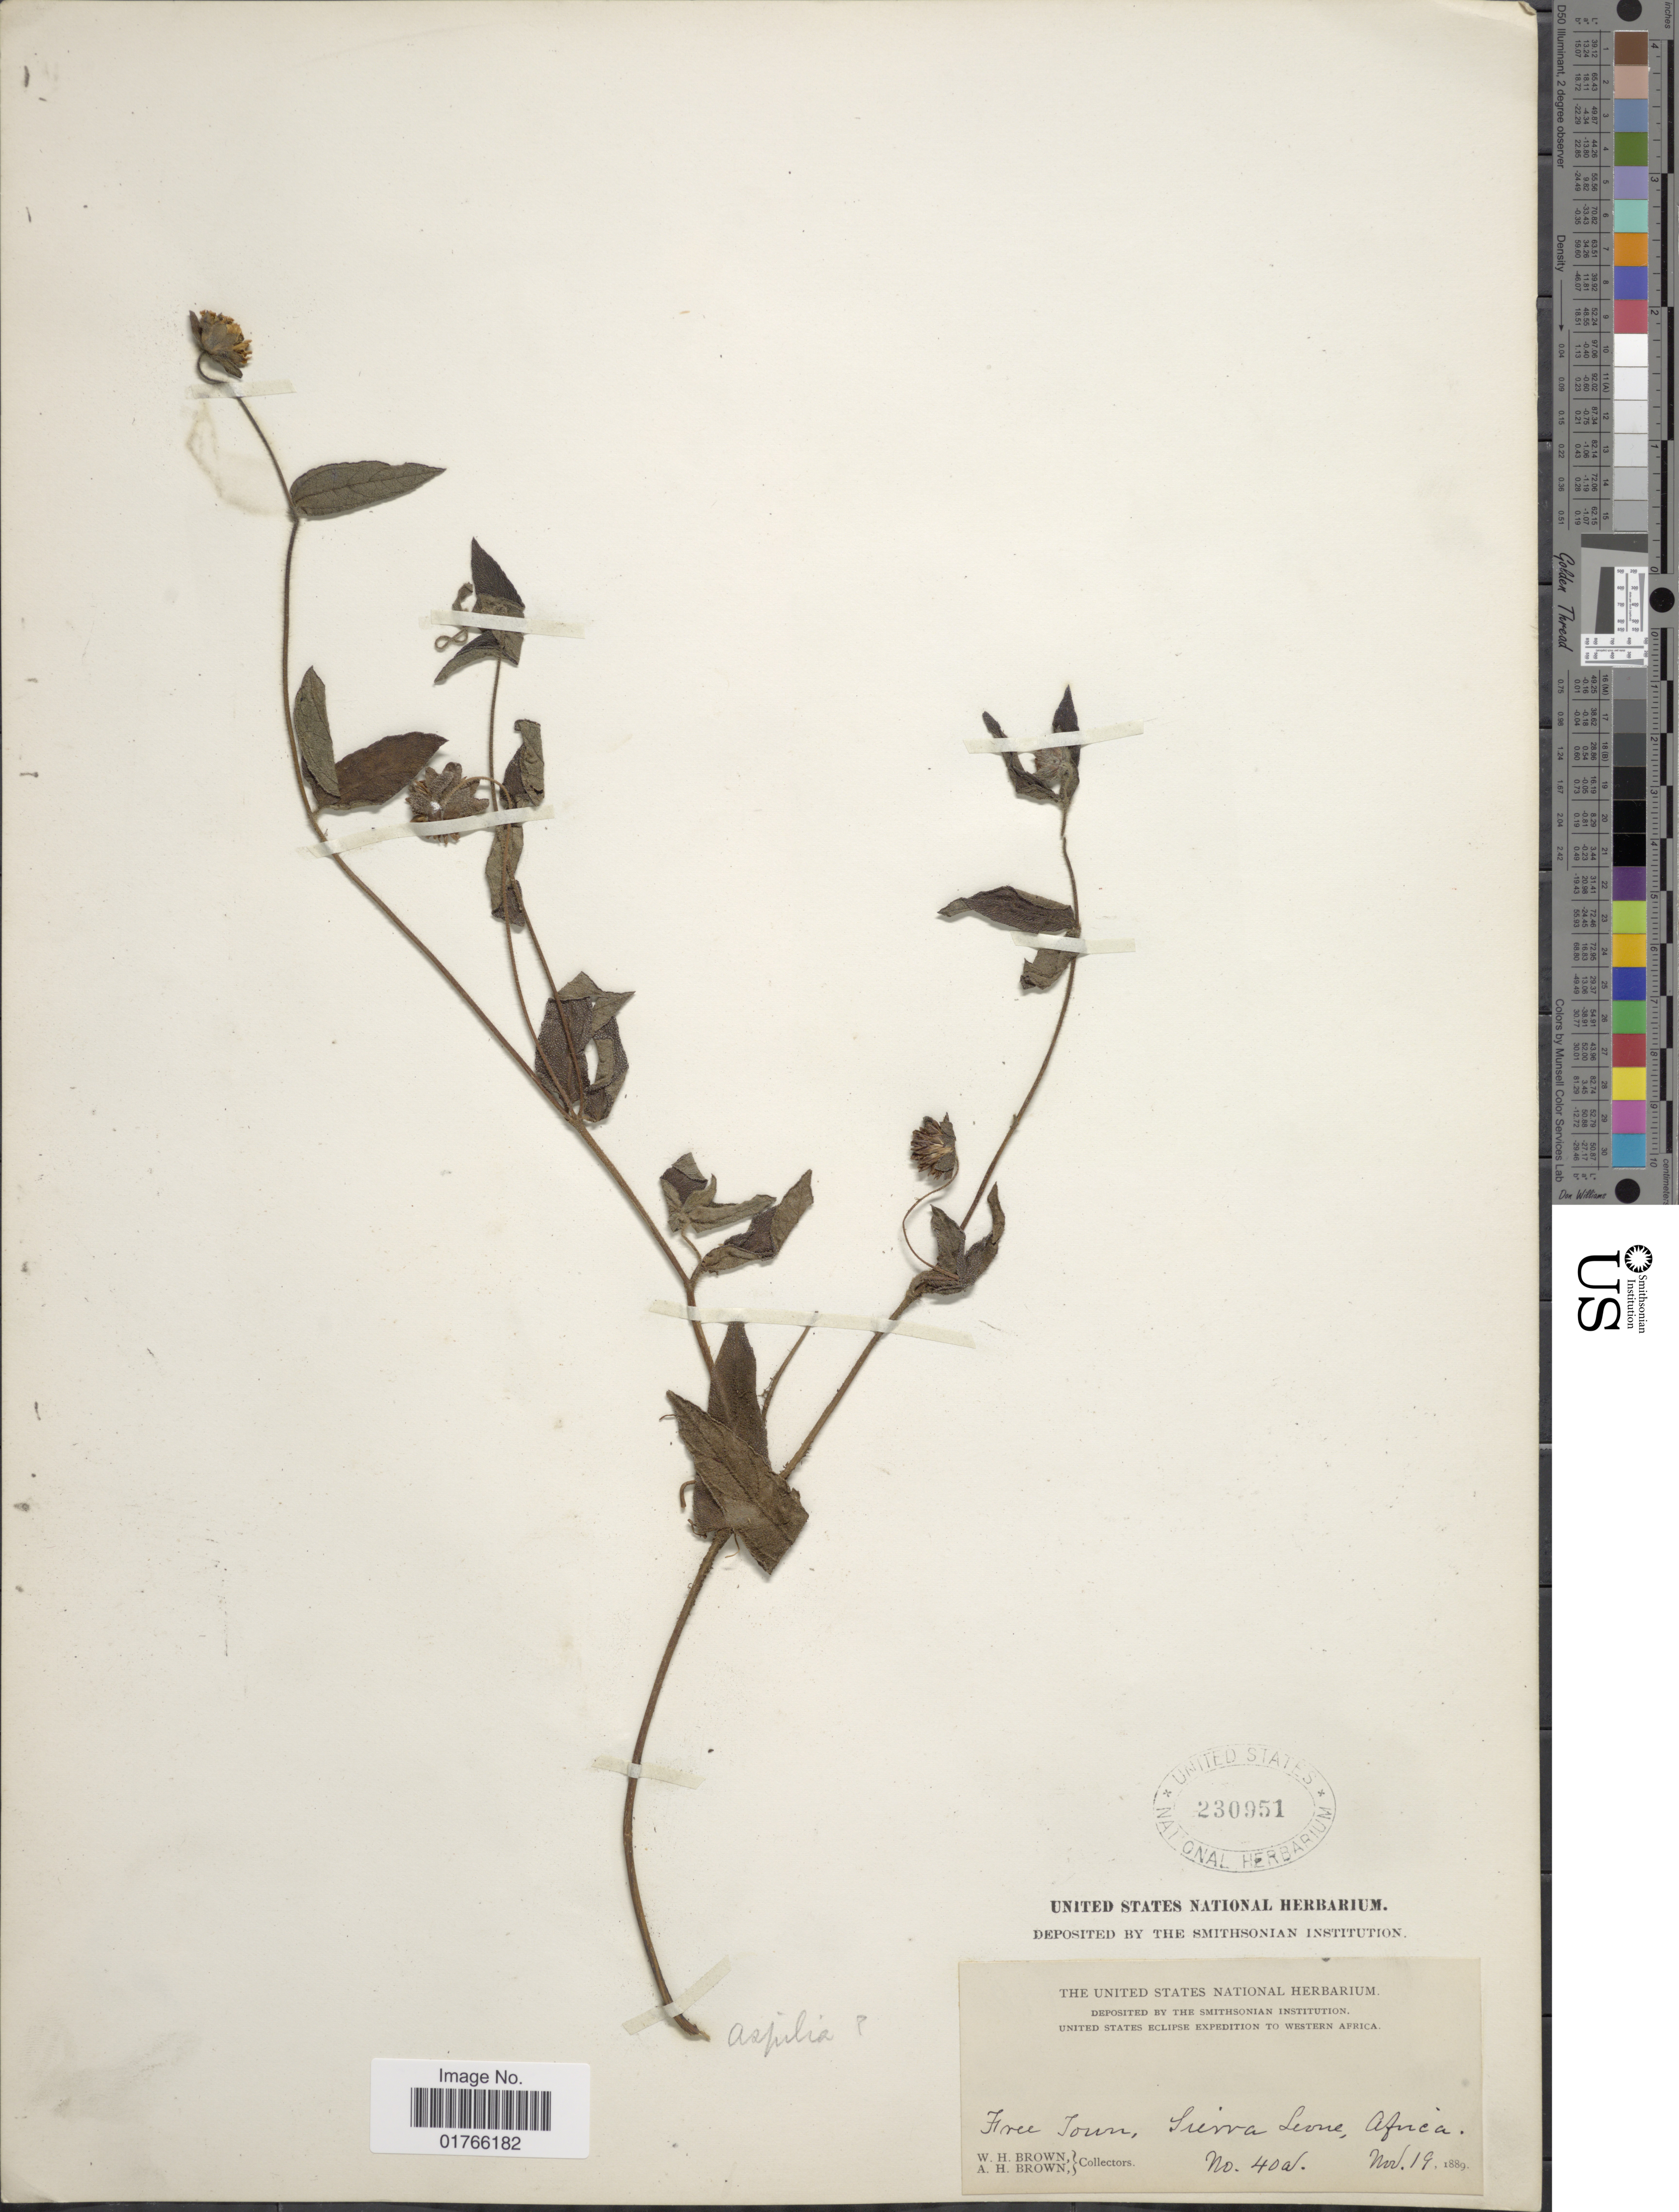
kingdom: Plantae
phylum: Tracheophyta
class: Magnoliopsida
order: Asterales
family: Asteraceae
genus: Aspilia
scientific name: Aspilia sp.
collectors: W. H. Brown & A. H. Brown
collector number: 4005*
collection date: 1889-11-19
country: Sierra Leone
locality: Free Town, Africa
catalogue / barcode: US 230951